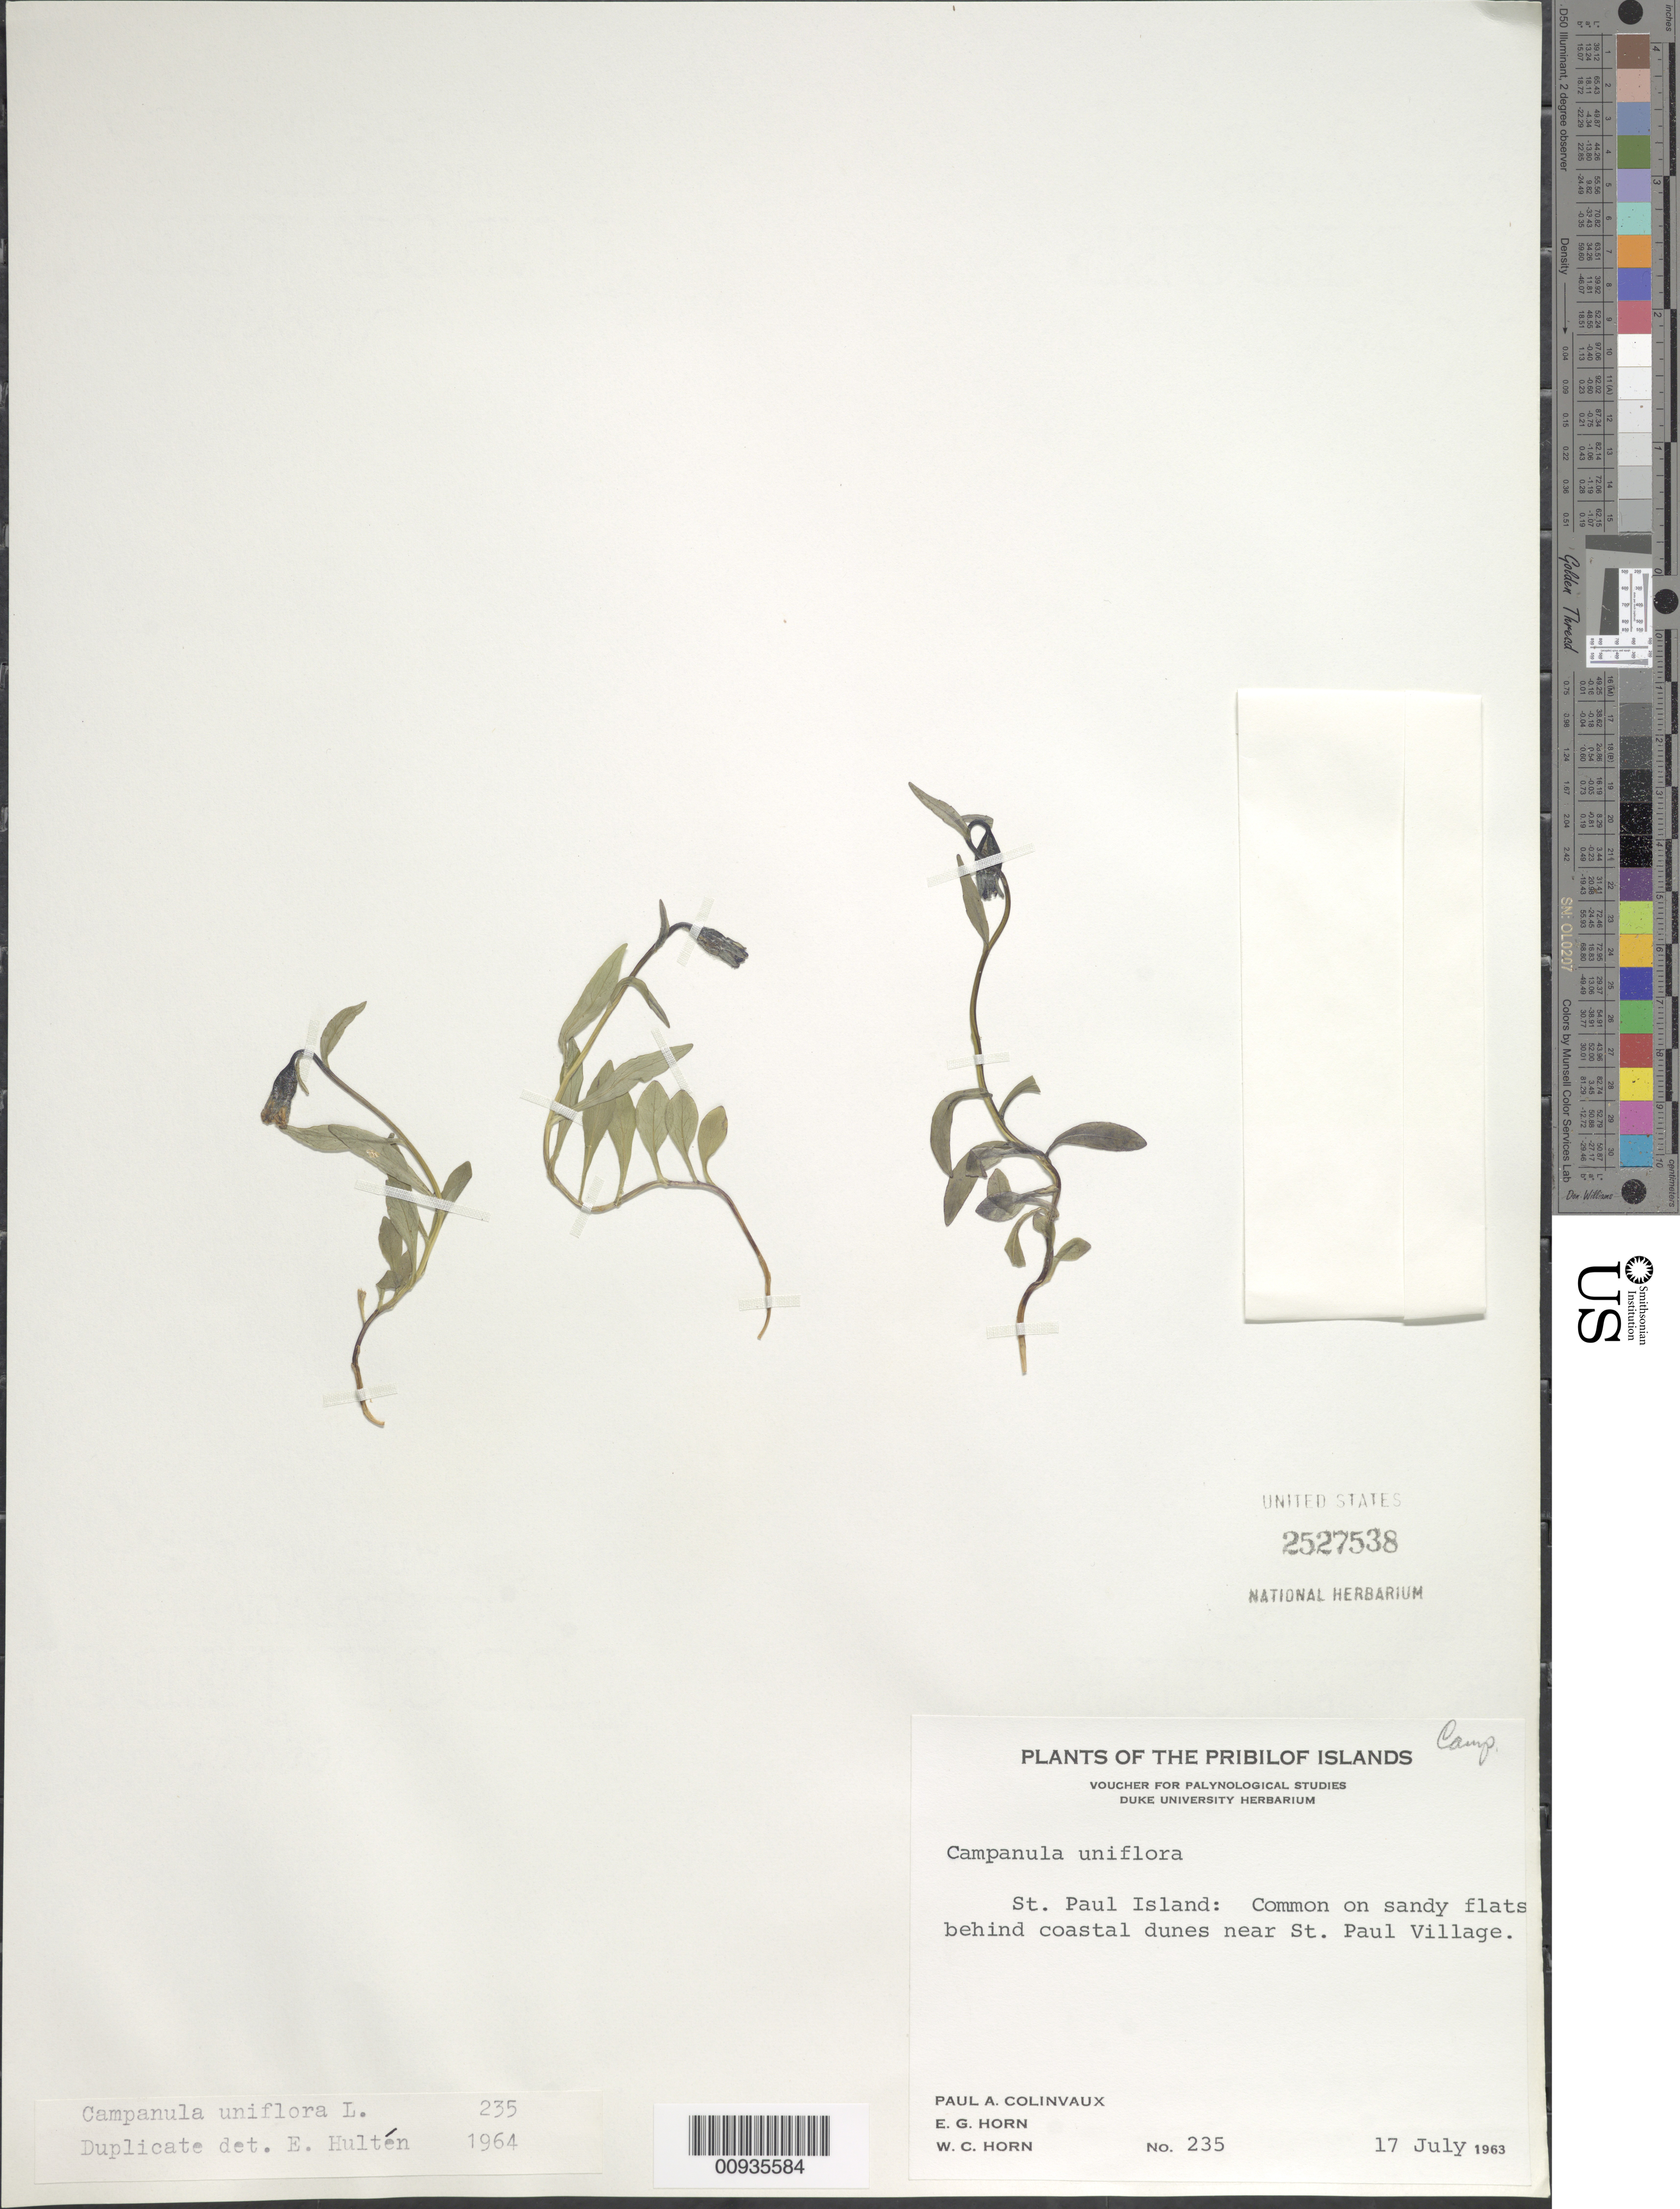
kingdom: Plantae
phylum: Tracheophyta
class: Magnoliopsida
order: Asterales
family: Campanulaceae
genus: Campanula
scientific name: Campanula uniflora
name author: L.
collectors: P. Colinvaux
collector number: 235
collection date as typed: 17 Jul 1963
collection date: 1963-07-17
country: United States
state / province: Alaska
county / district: Aleutians West Census Area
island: St. Paul Island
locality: St. Paul Island, village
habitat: Common on sand flats behind coastal dunes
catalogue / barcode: US 2527538